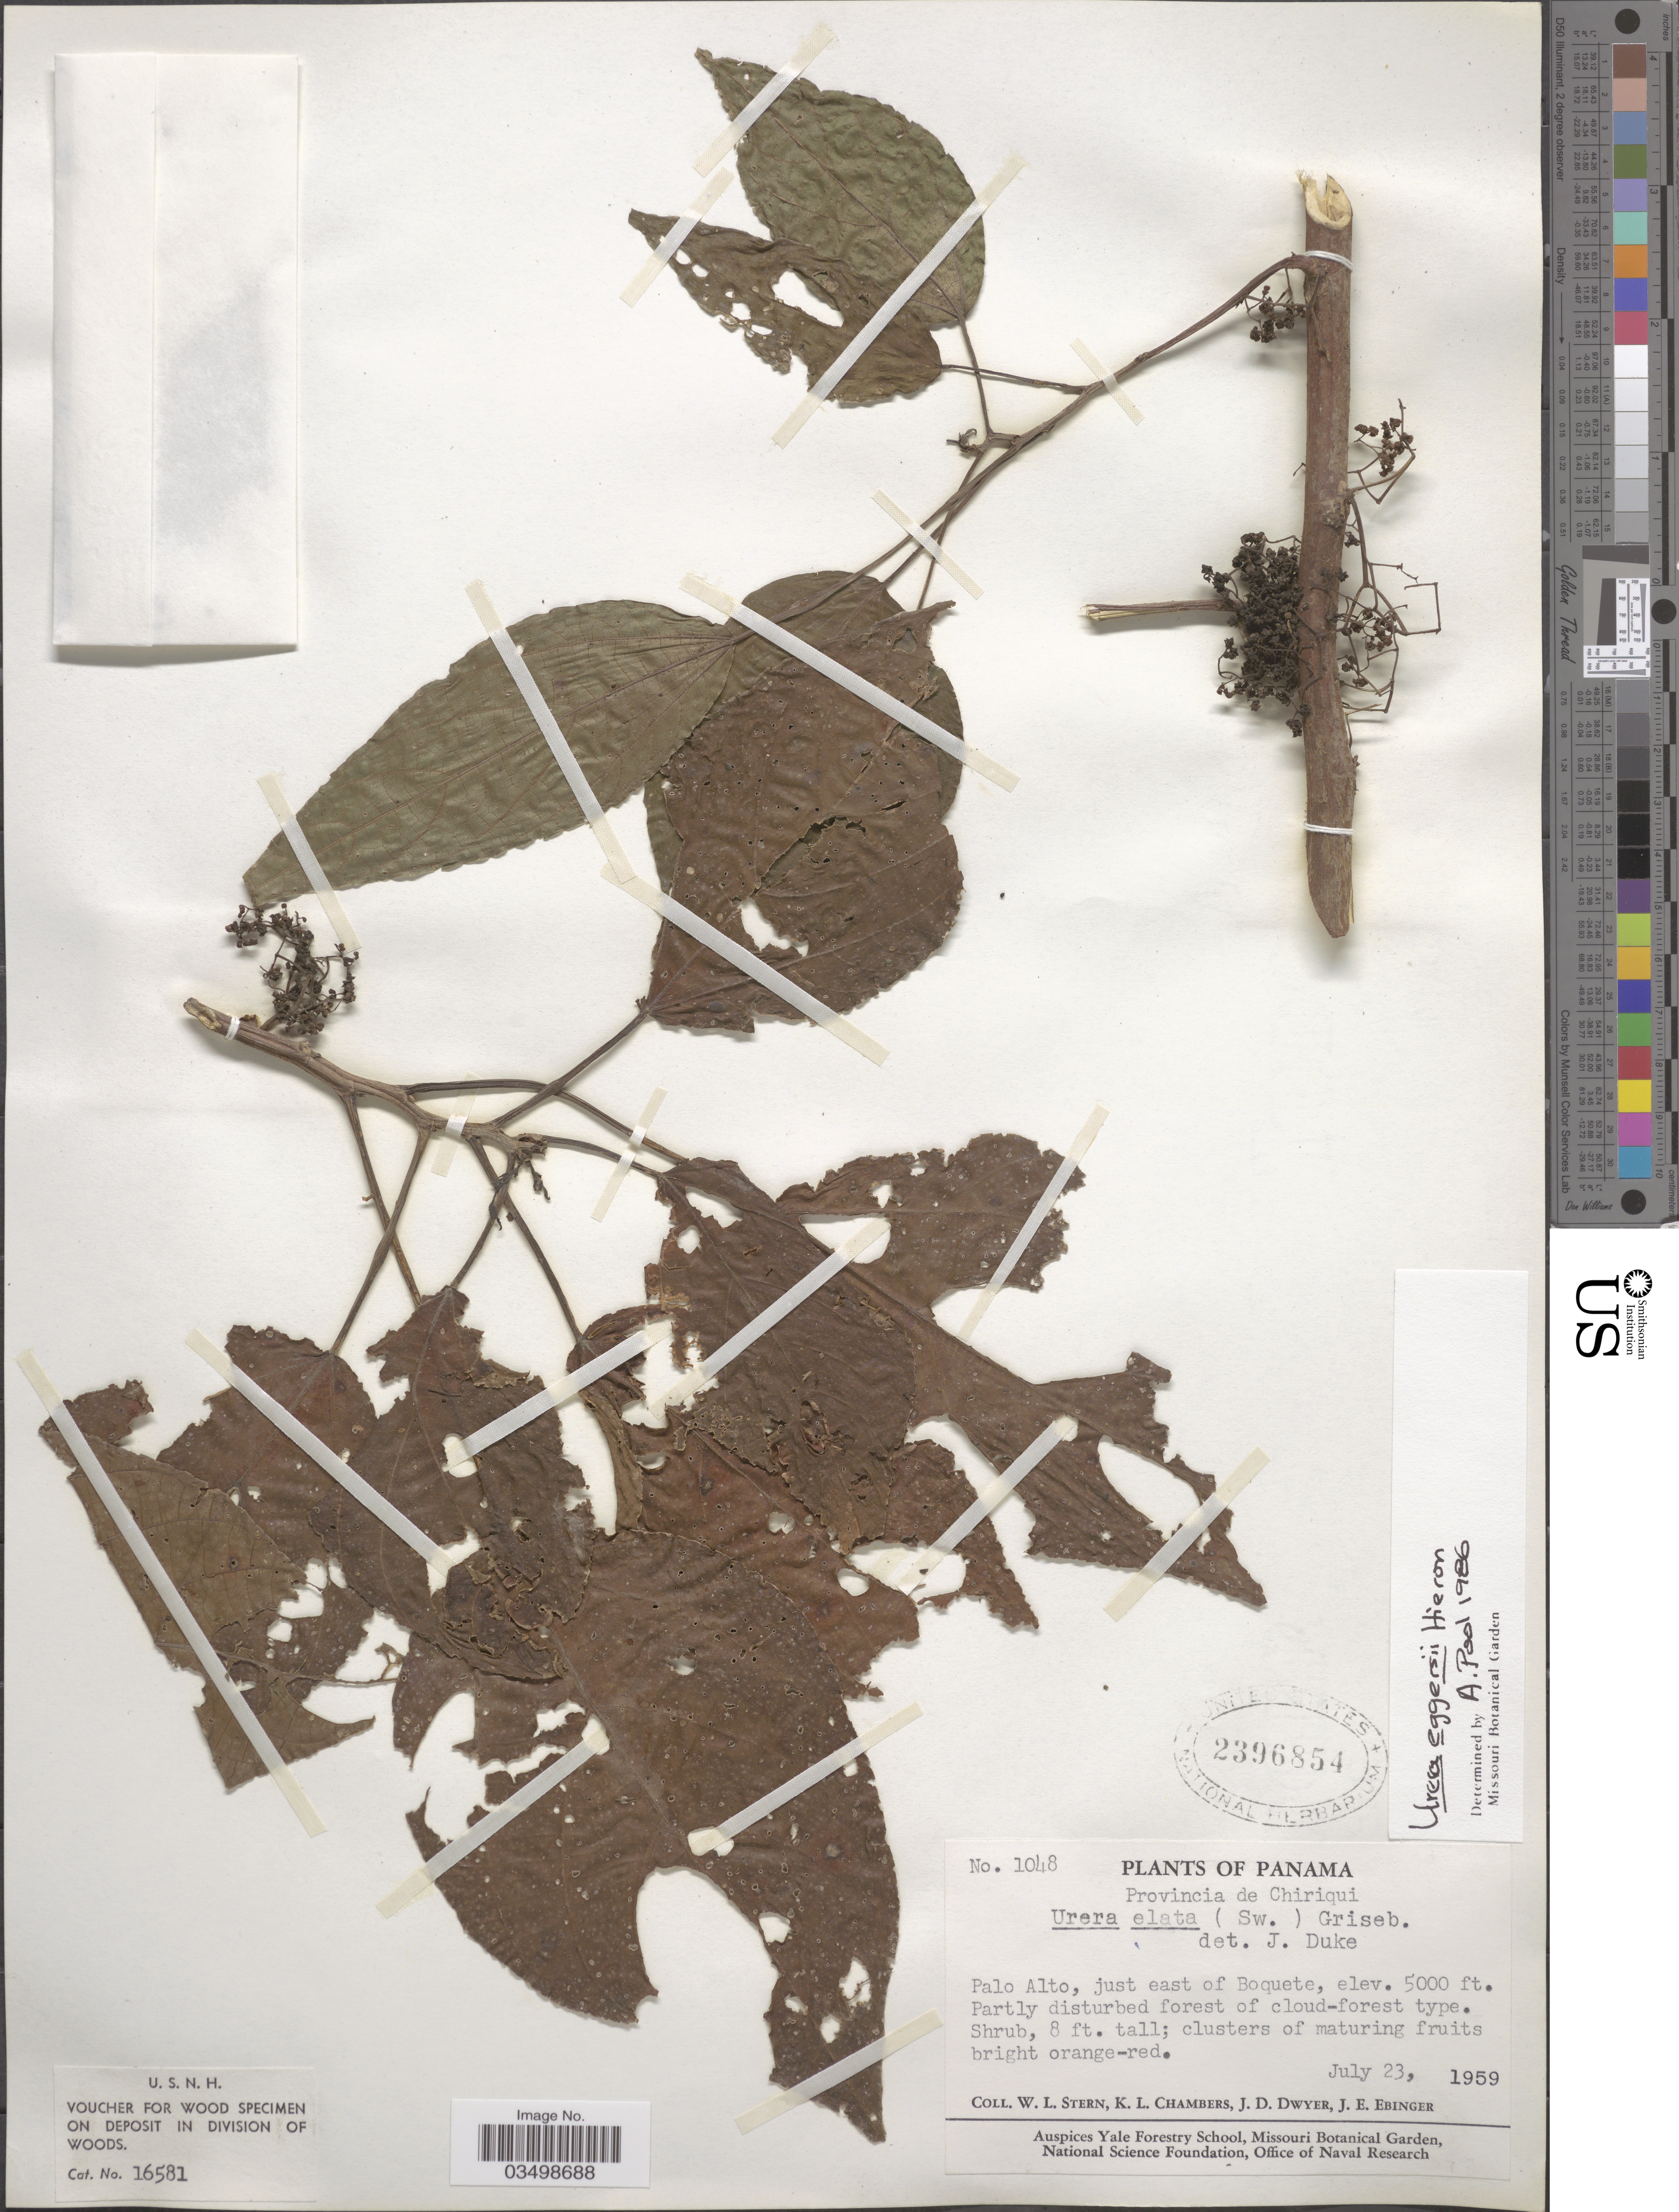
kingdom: Plantae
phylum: Tracheophyta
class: Magnoliopsida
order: Rosales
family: Urticaceae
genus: Urera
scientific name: Urera simplex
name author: Wedd.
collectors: W. L. Stern, K. Chambers, J. D. Dwyer & J. Ebinger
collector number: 1048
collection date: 1959-07-23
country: Panama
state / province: Chiriqui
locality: Palo Alto, just east of Boquete.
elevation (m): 1524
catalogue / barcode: US 2396854